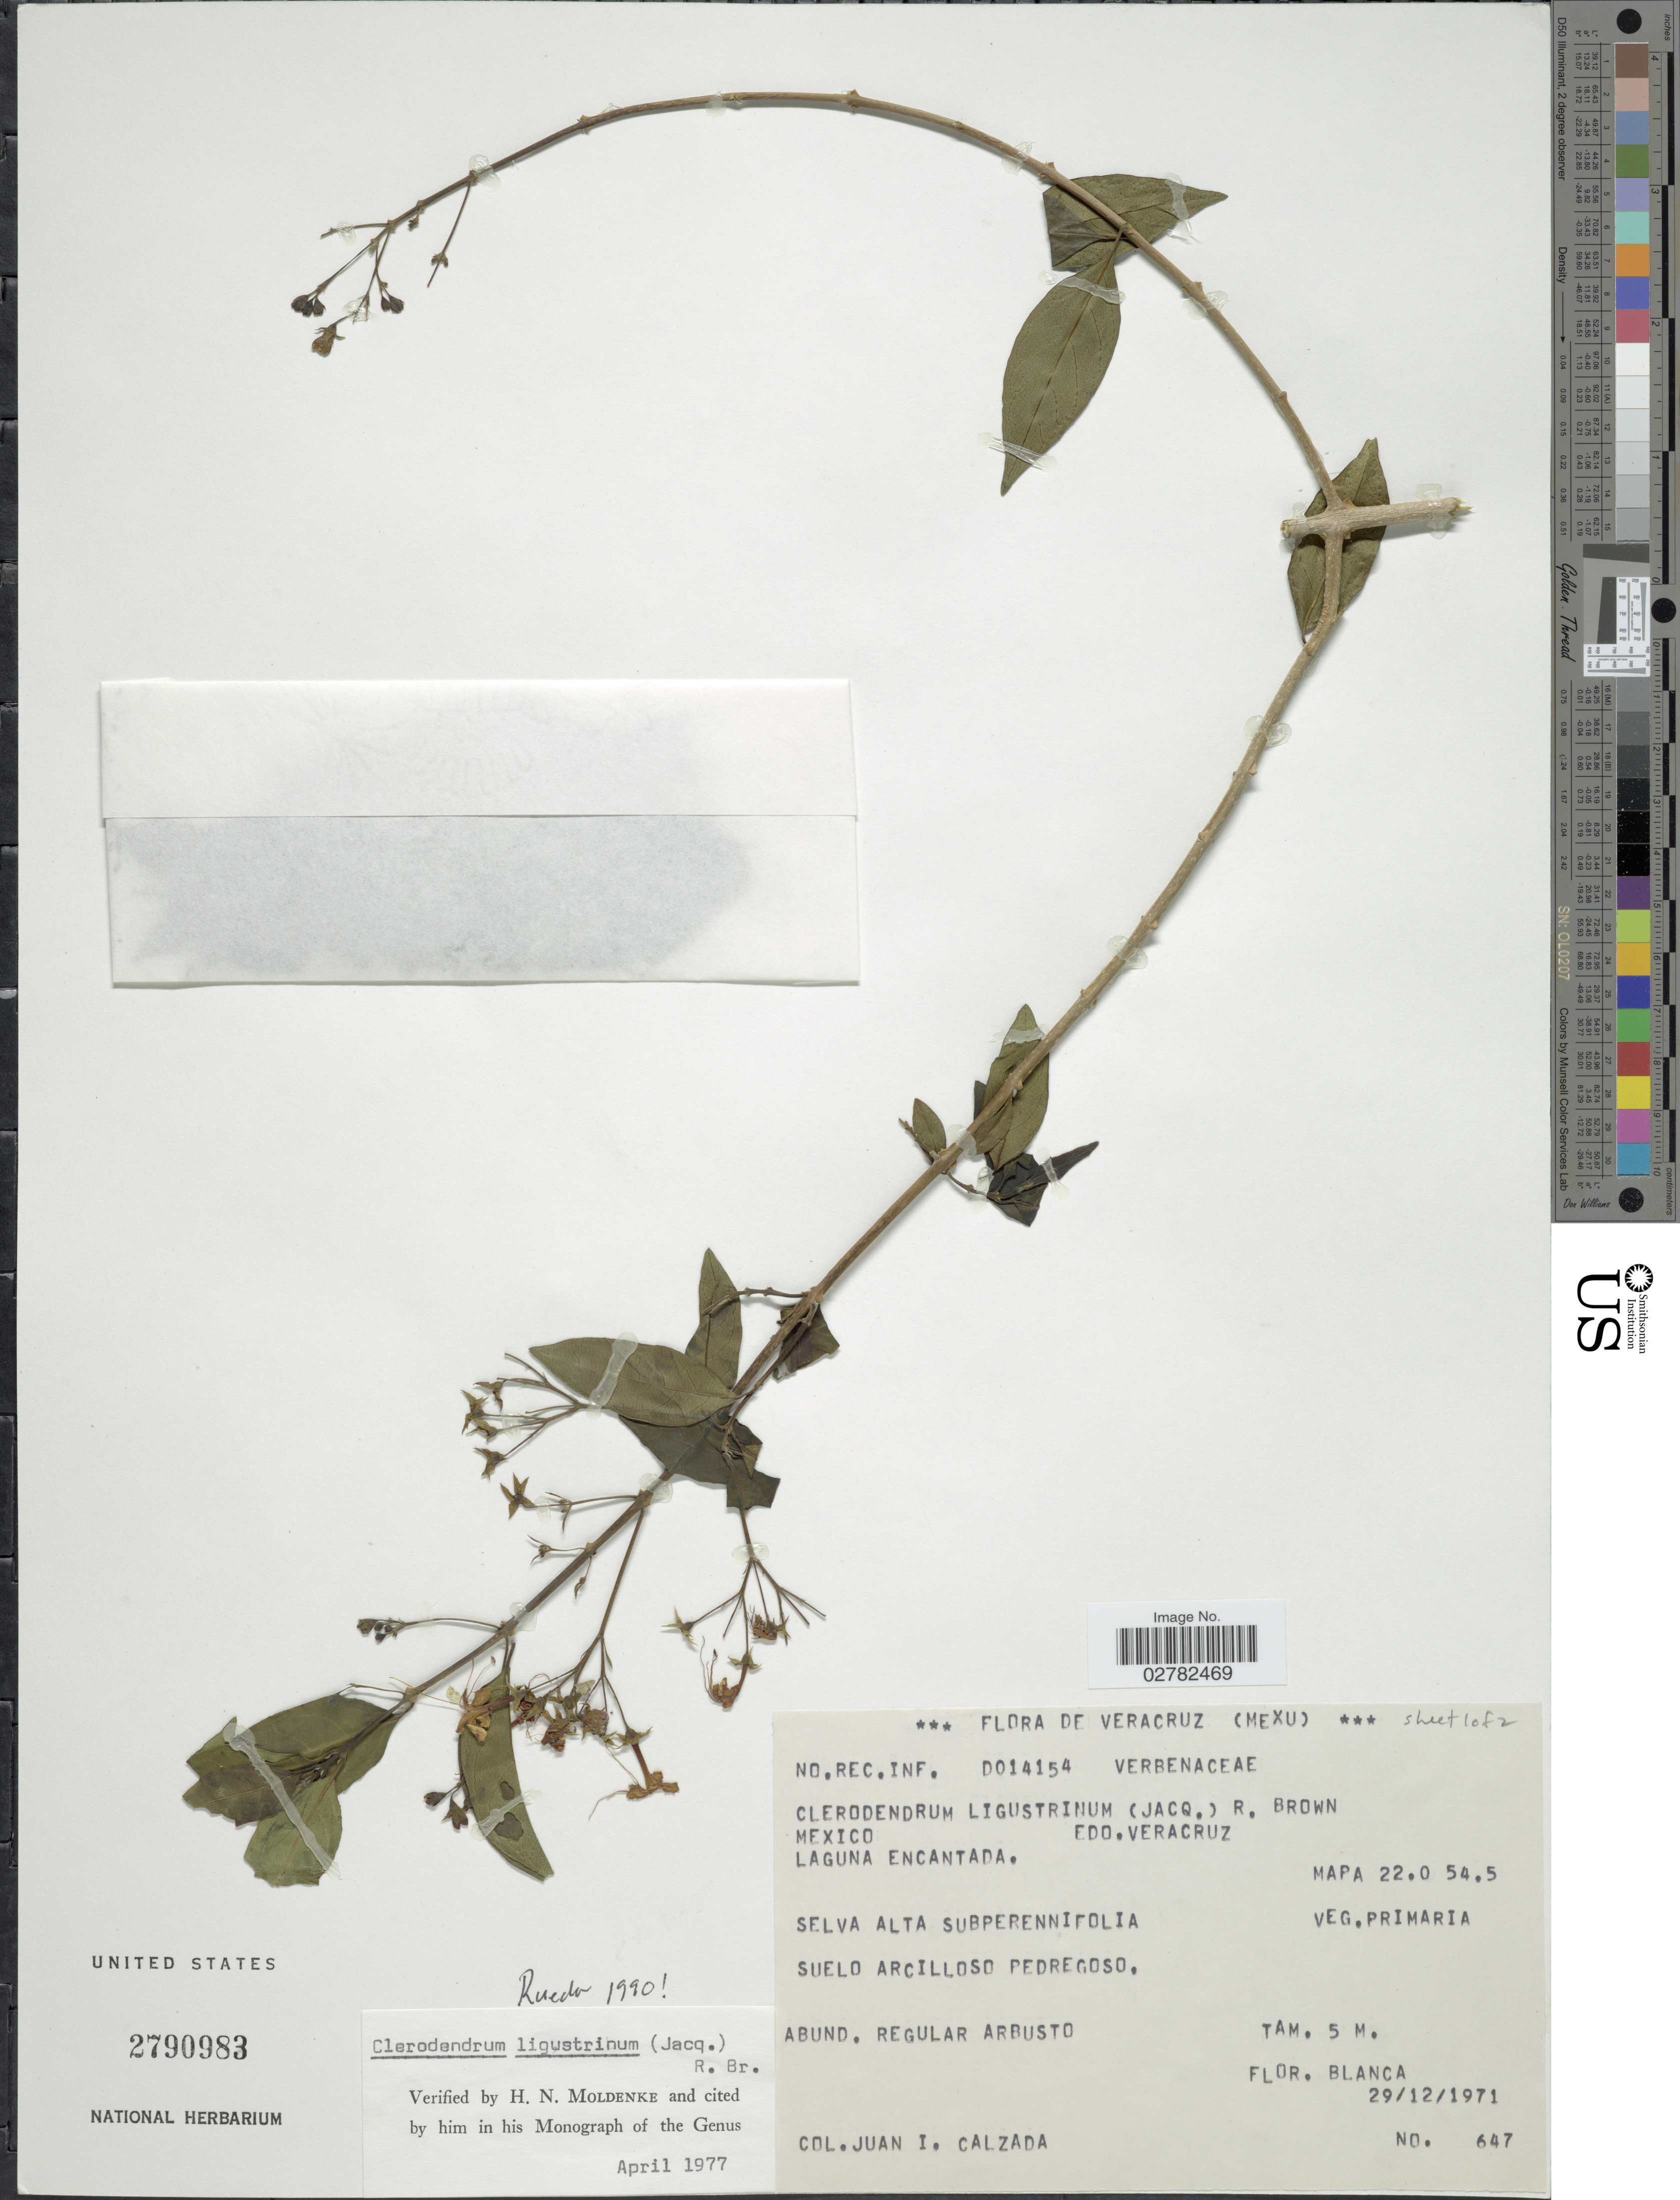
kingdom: Plantae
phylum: Tracheophyta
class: Magnoliopsida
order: Lamiales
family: Lamiaceae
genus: Clerodendrum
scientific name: Clerodendrum ligustrinum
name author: (Jacq.) R. Br.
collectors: J. I. Calzada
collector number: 647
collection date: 1971-12-29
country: Mexico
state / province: Veracruz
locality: Edo. Veracruz, Laguna Encantada, Mapa 22.0 54.5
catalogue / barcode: US 2790983